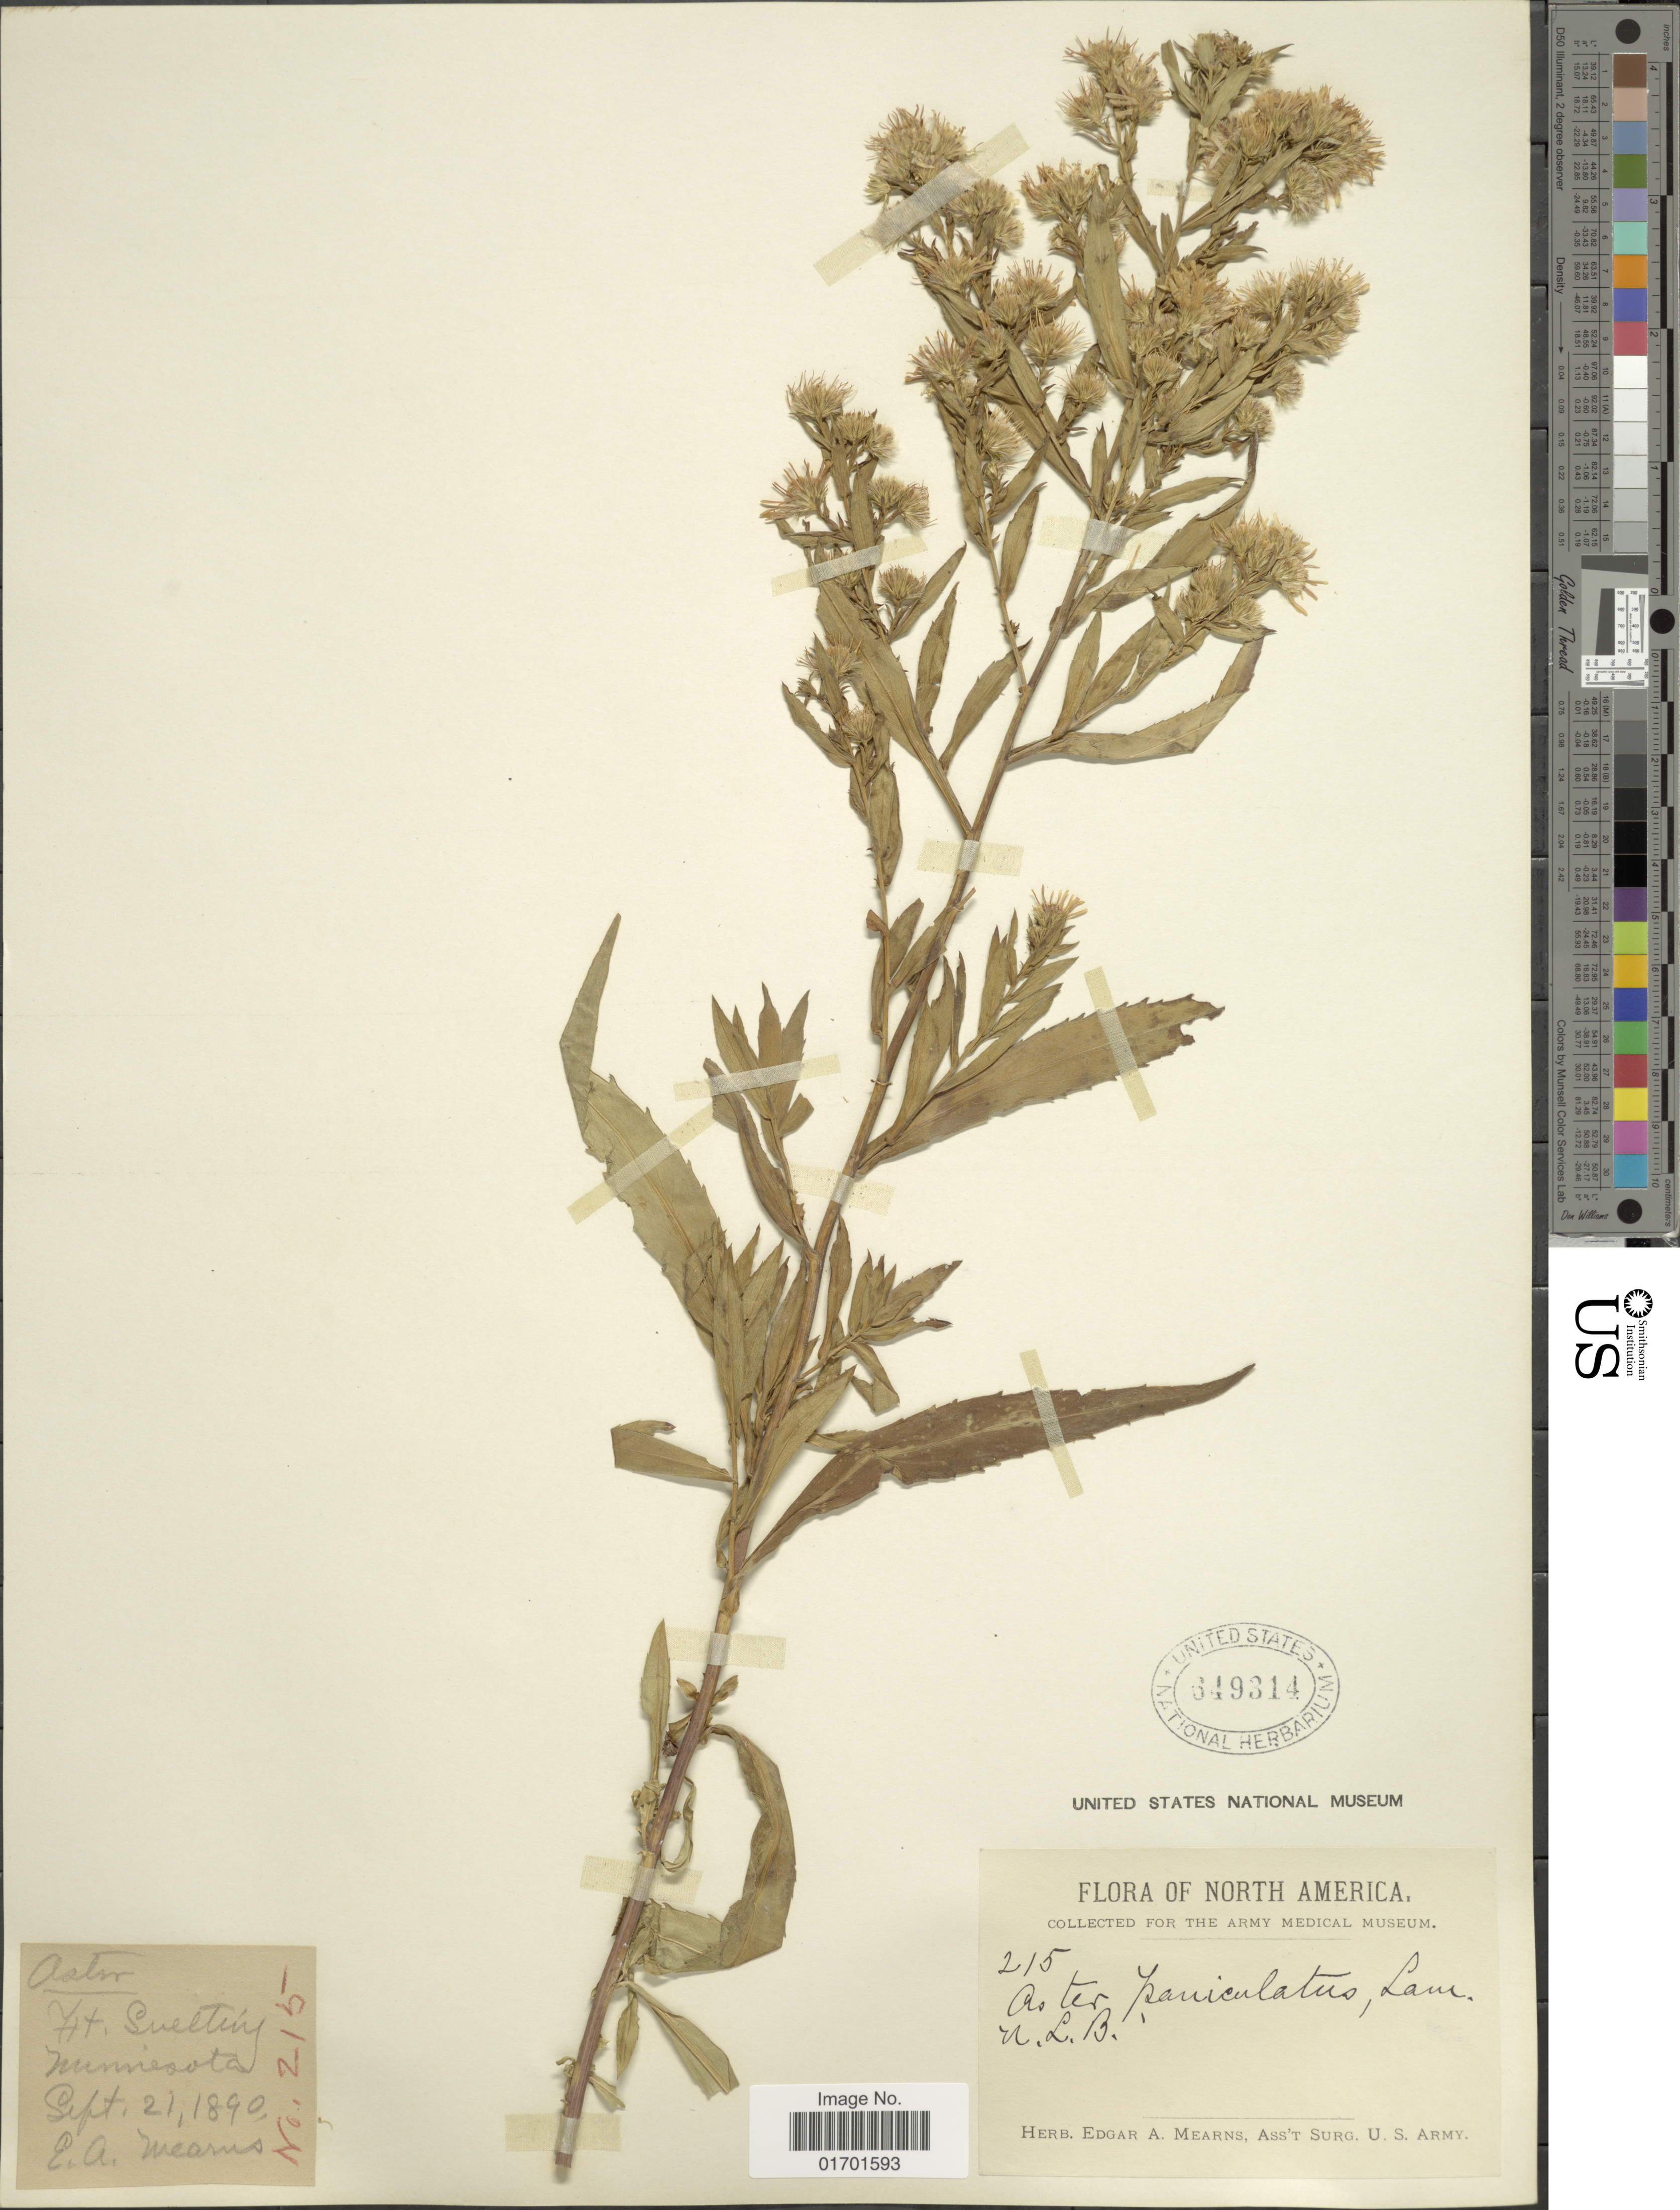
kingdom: Plantae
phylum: Tracheophyta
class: Magnoliopsida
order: Asterales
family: Asteraceae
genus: Symphyotrichum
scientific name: Symphyotrichum lanceolatum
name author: (Willd.) G.L. Nesom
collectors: E. A. Mearns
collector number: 215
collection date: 1890-09-21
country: United States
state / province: Minnesota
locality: North America, Fit. Snelling.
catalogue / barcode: US 649314